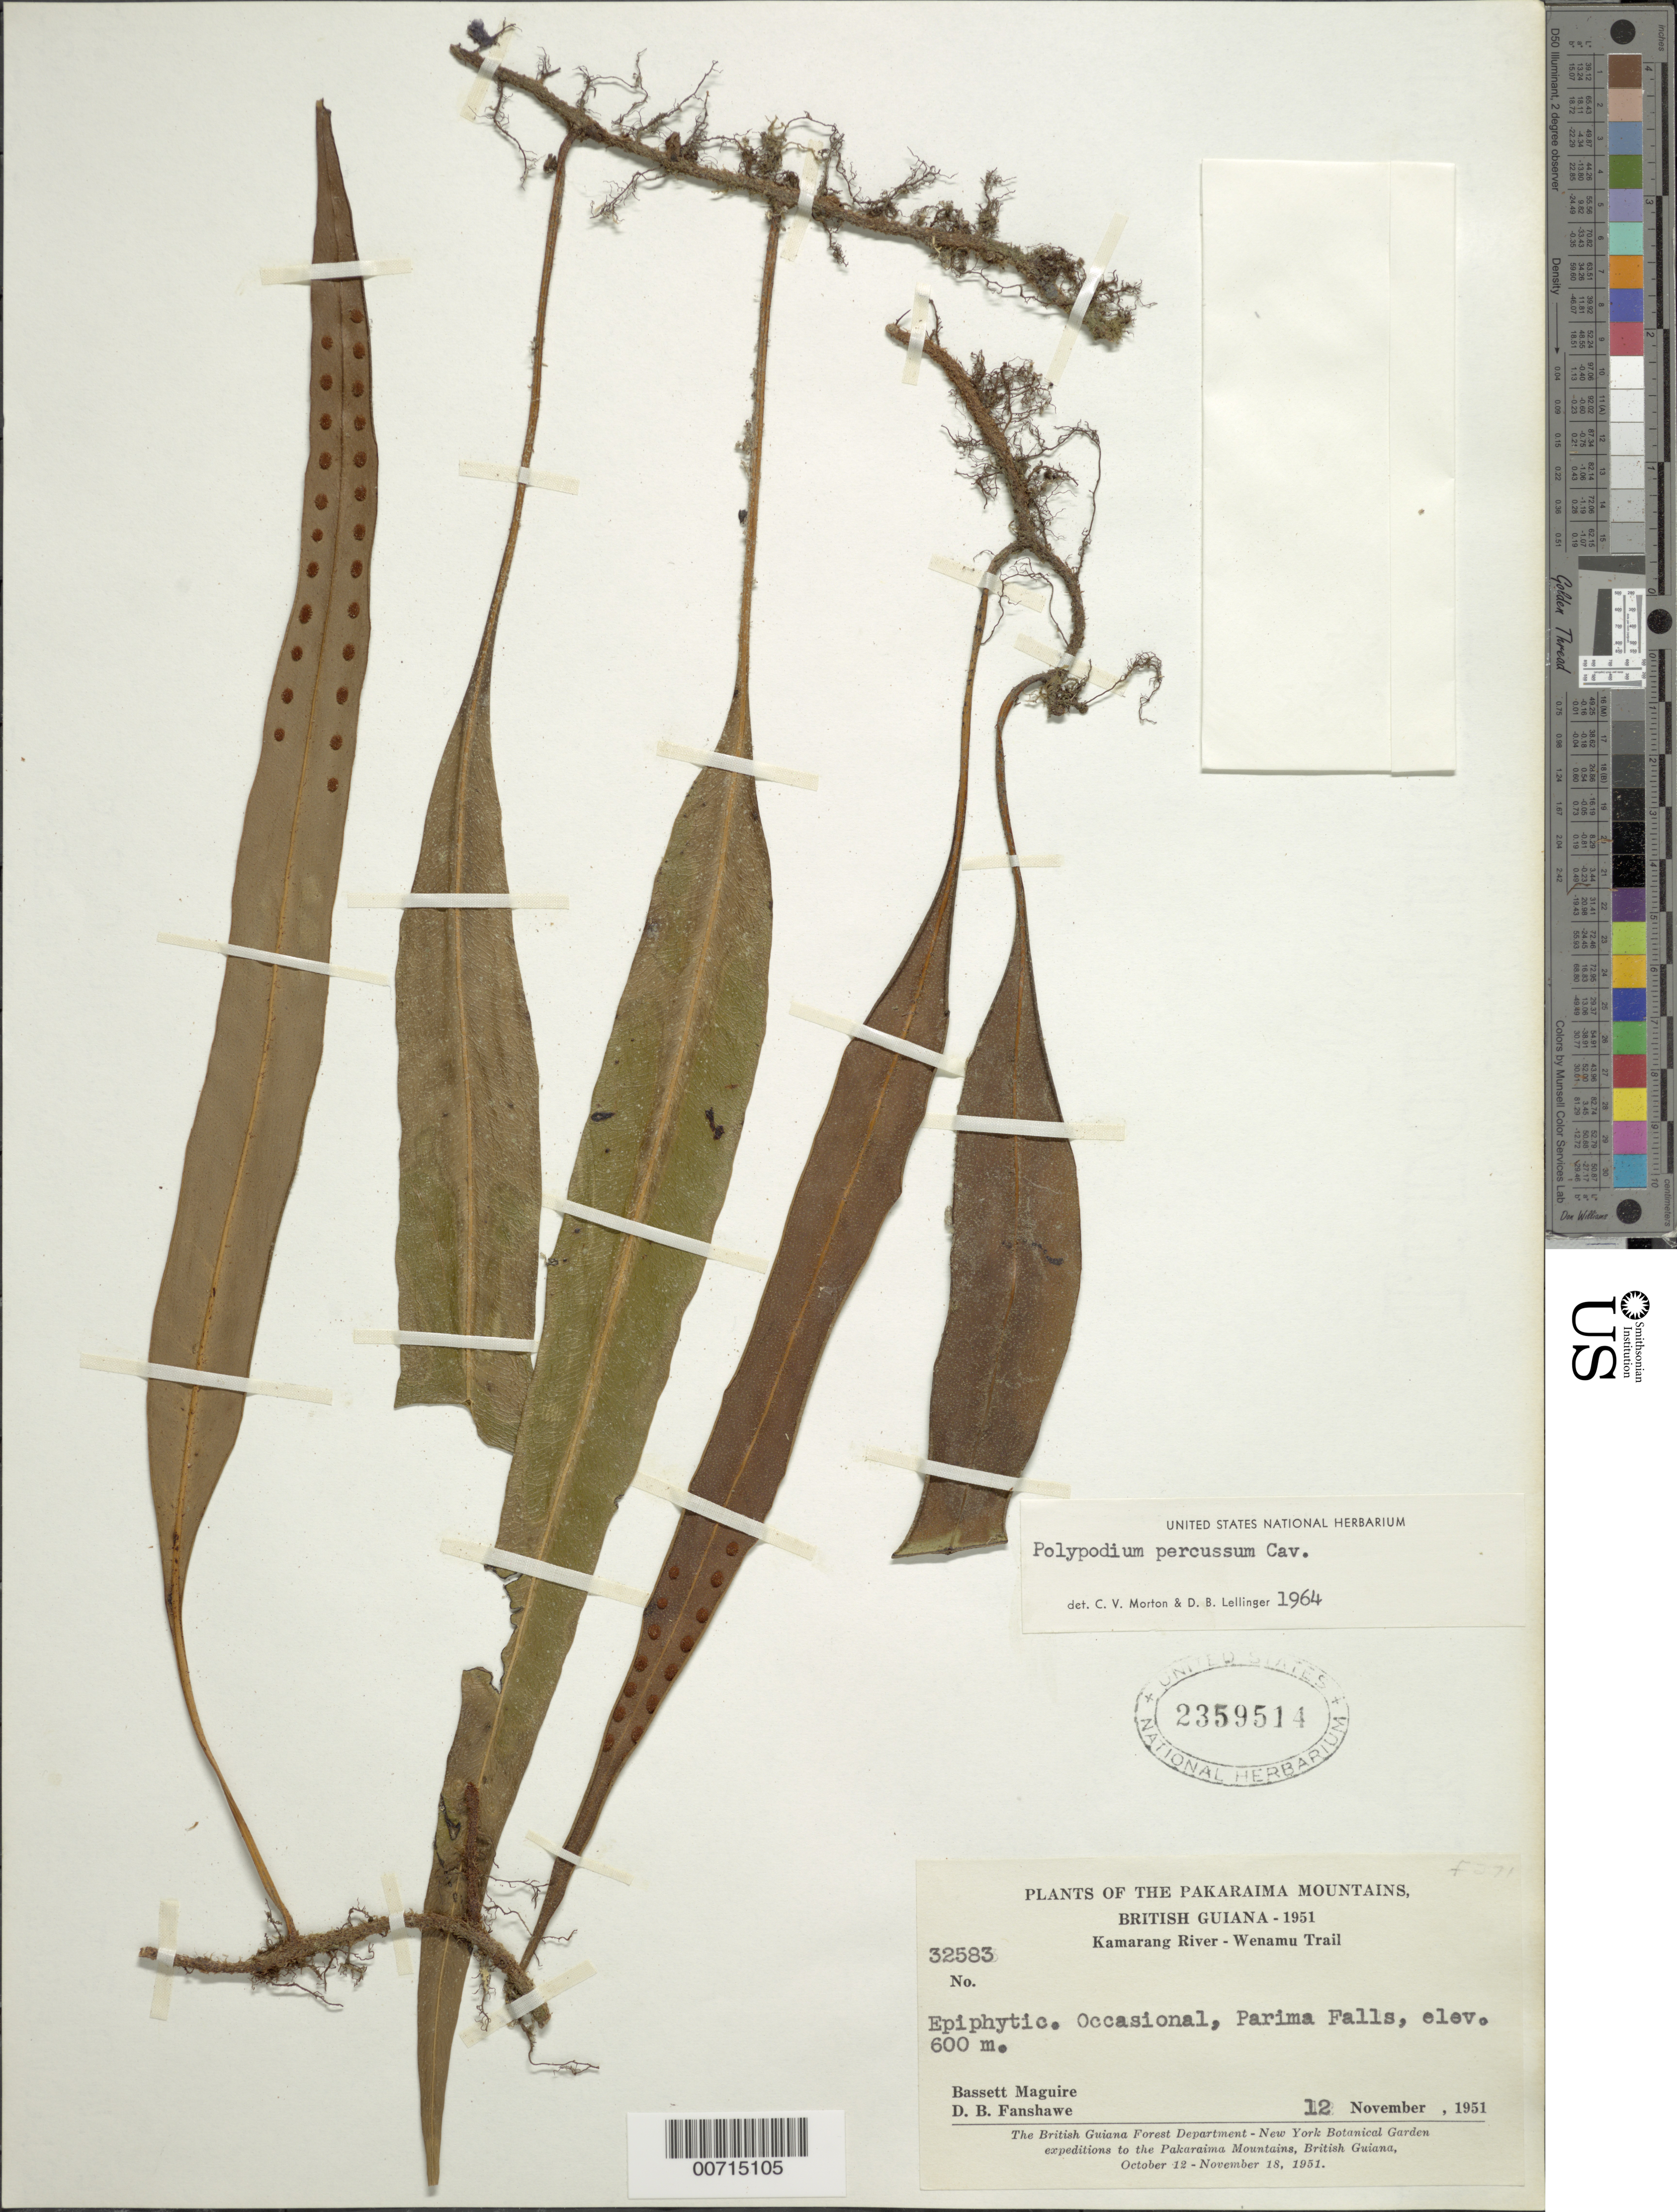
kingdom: Plantae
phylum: Tracheophyta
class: Polypodiopsida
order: Polypodiales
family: Polypodiaceae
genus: Microgramma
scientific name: Microgramma percussa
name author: (Cav.) de la Sota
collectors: B. Maguire & D. B. Fanshawe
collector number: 32583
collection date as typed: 12-Nov-51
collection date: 1951-11-12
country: Guyana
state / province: Cuyuni-Mazaruni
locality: Parima Falls, Pakaraima Mountains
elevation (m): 600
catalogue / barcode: US 2359514